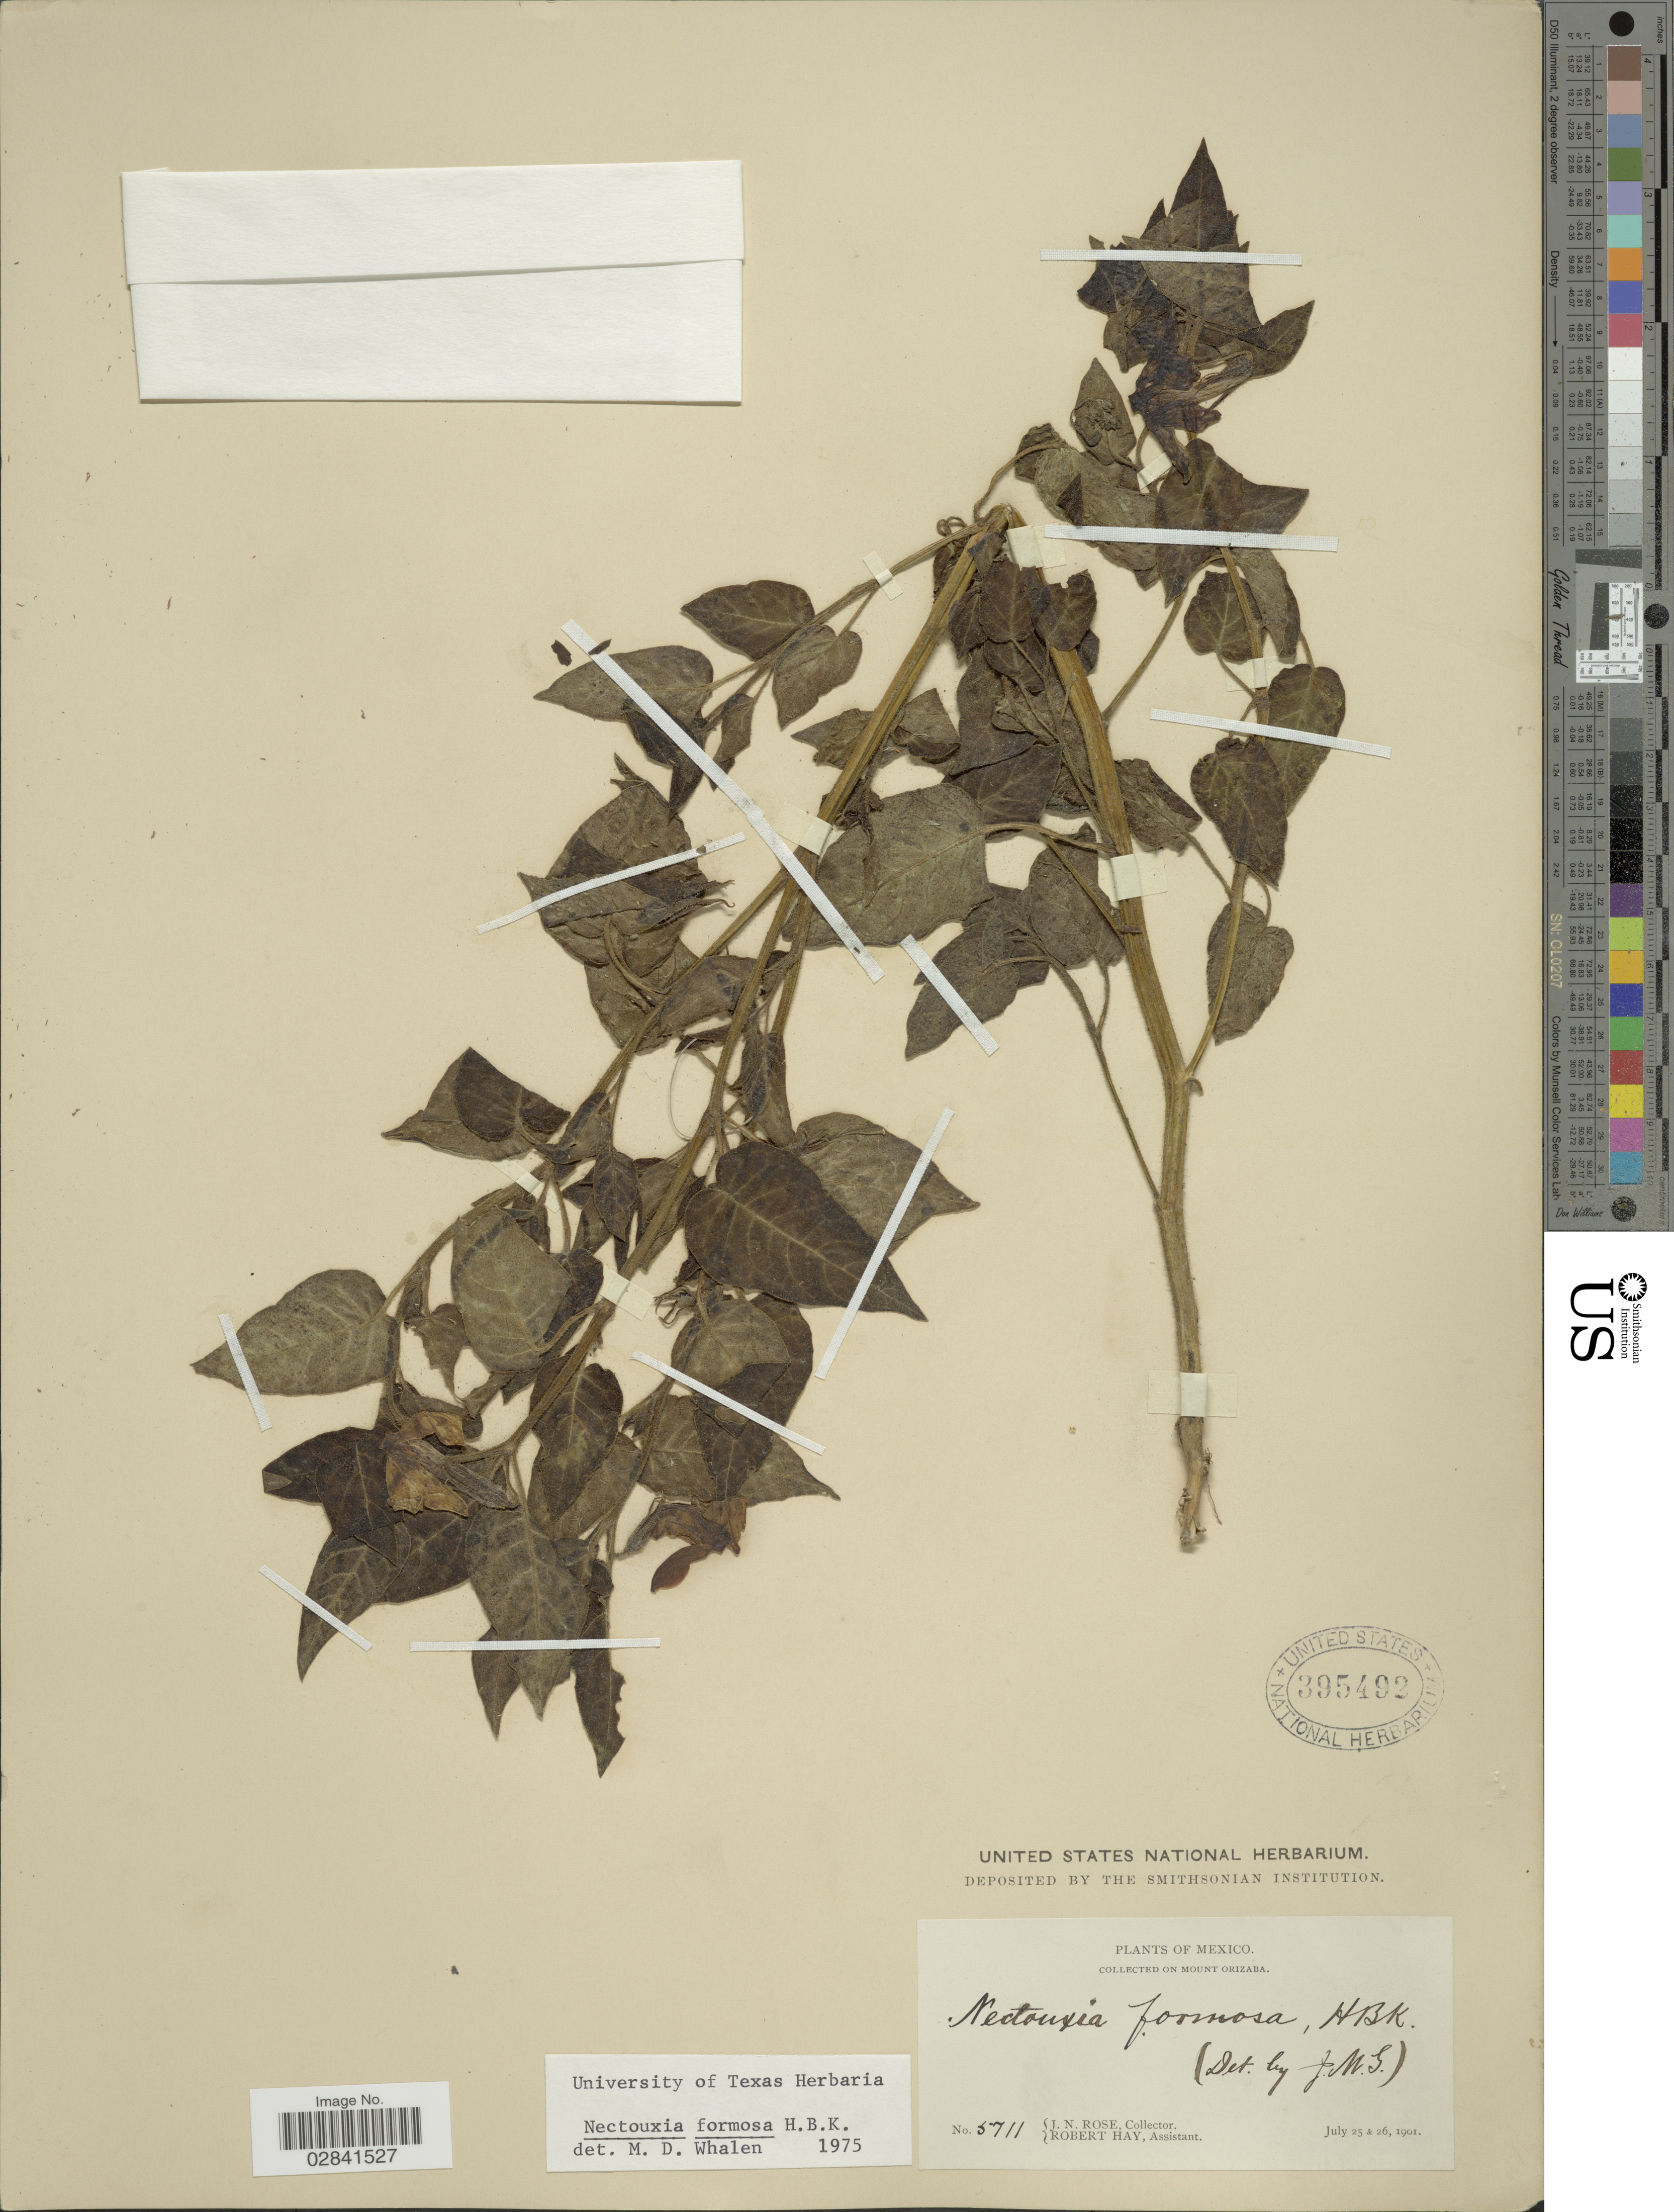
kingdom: Plantae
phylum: Tracheophyta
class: Magnoliopsida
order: Solanales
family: Solanaceae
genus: Nectouxia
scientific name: Nectouxia formosa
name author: Kunth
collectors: J. N. Rose & R. Hay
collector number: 5711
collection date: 1901-07-25/1901-07-26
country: Mexico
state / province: Veracruz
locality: On Mount Orizaba.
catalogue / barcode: US 395492